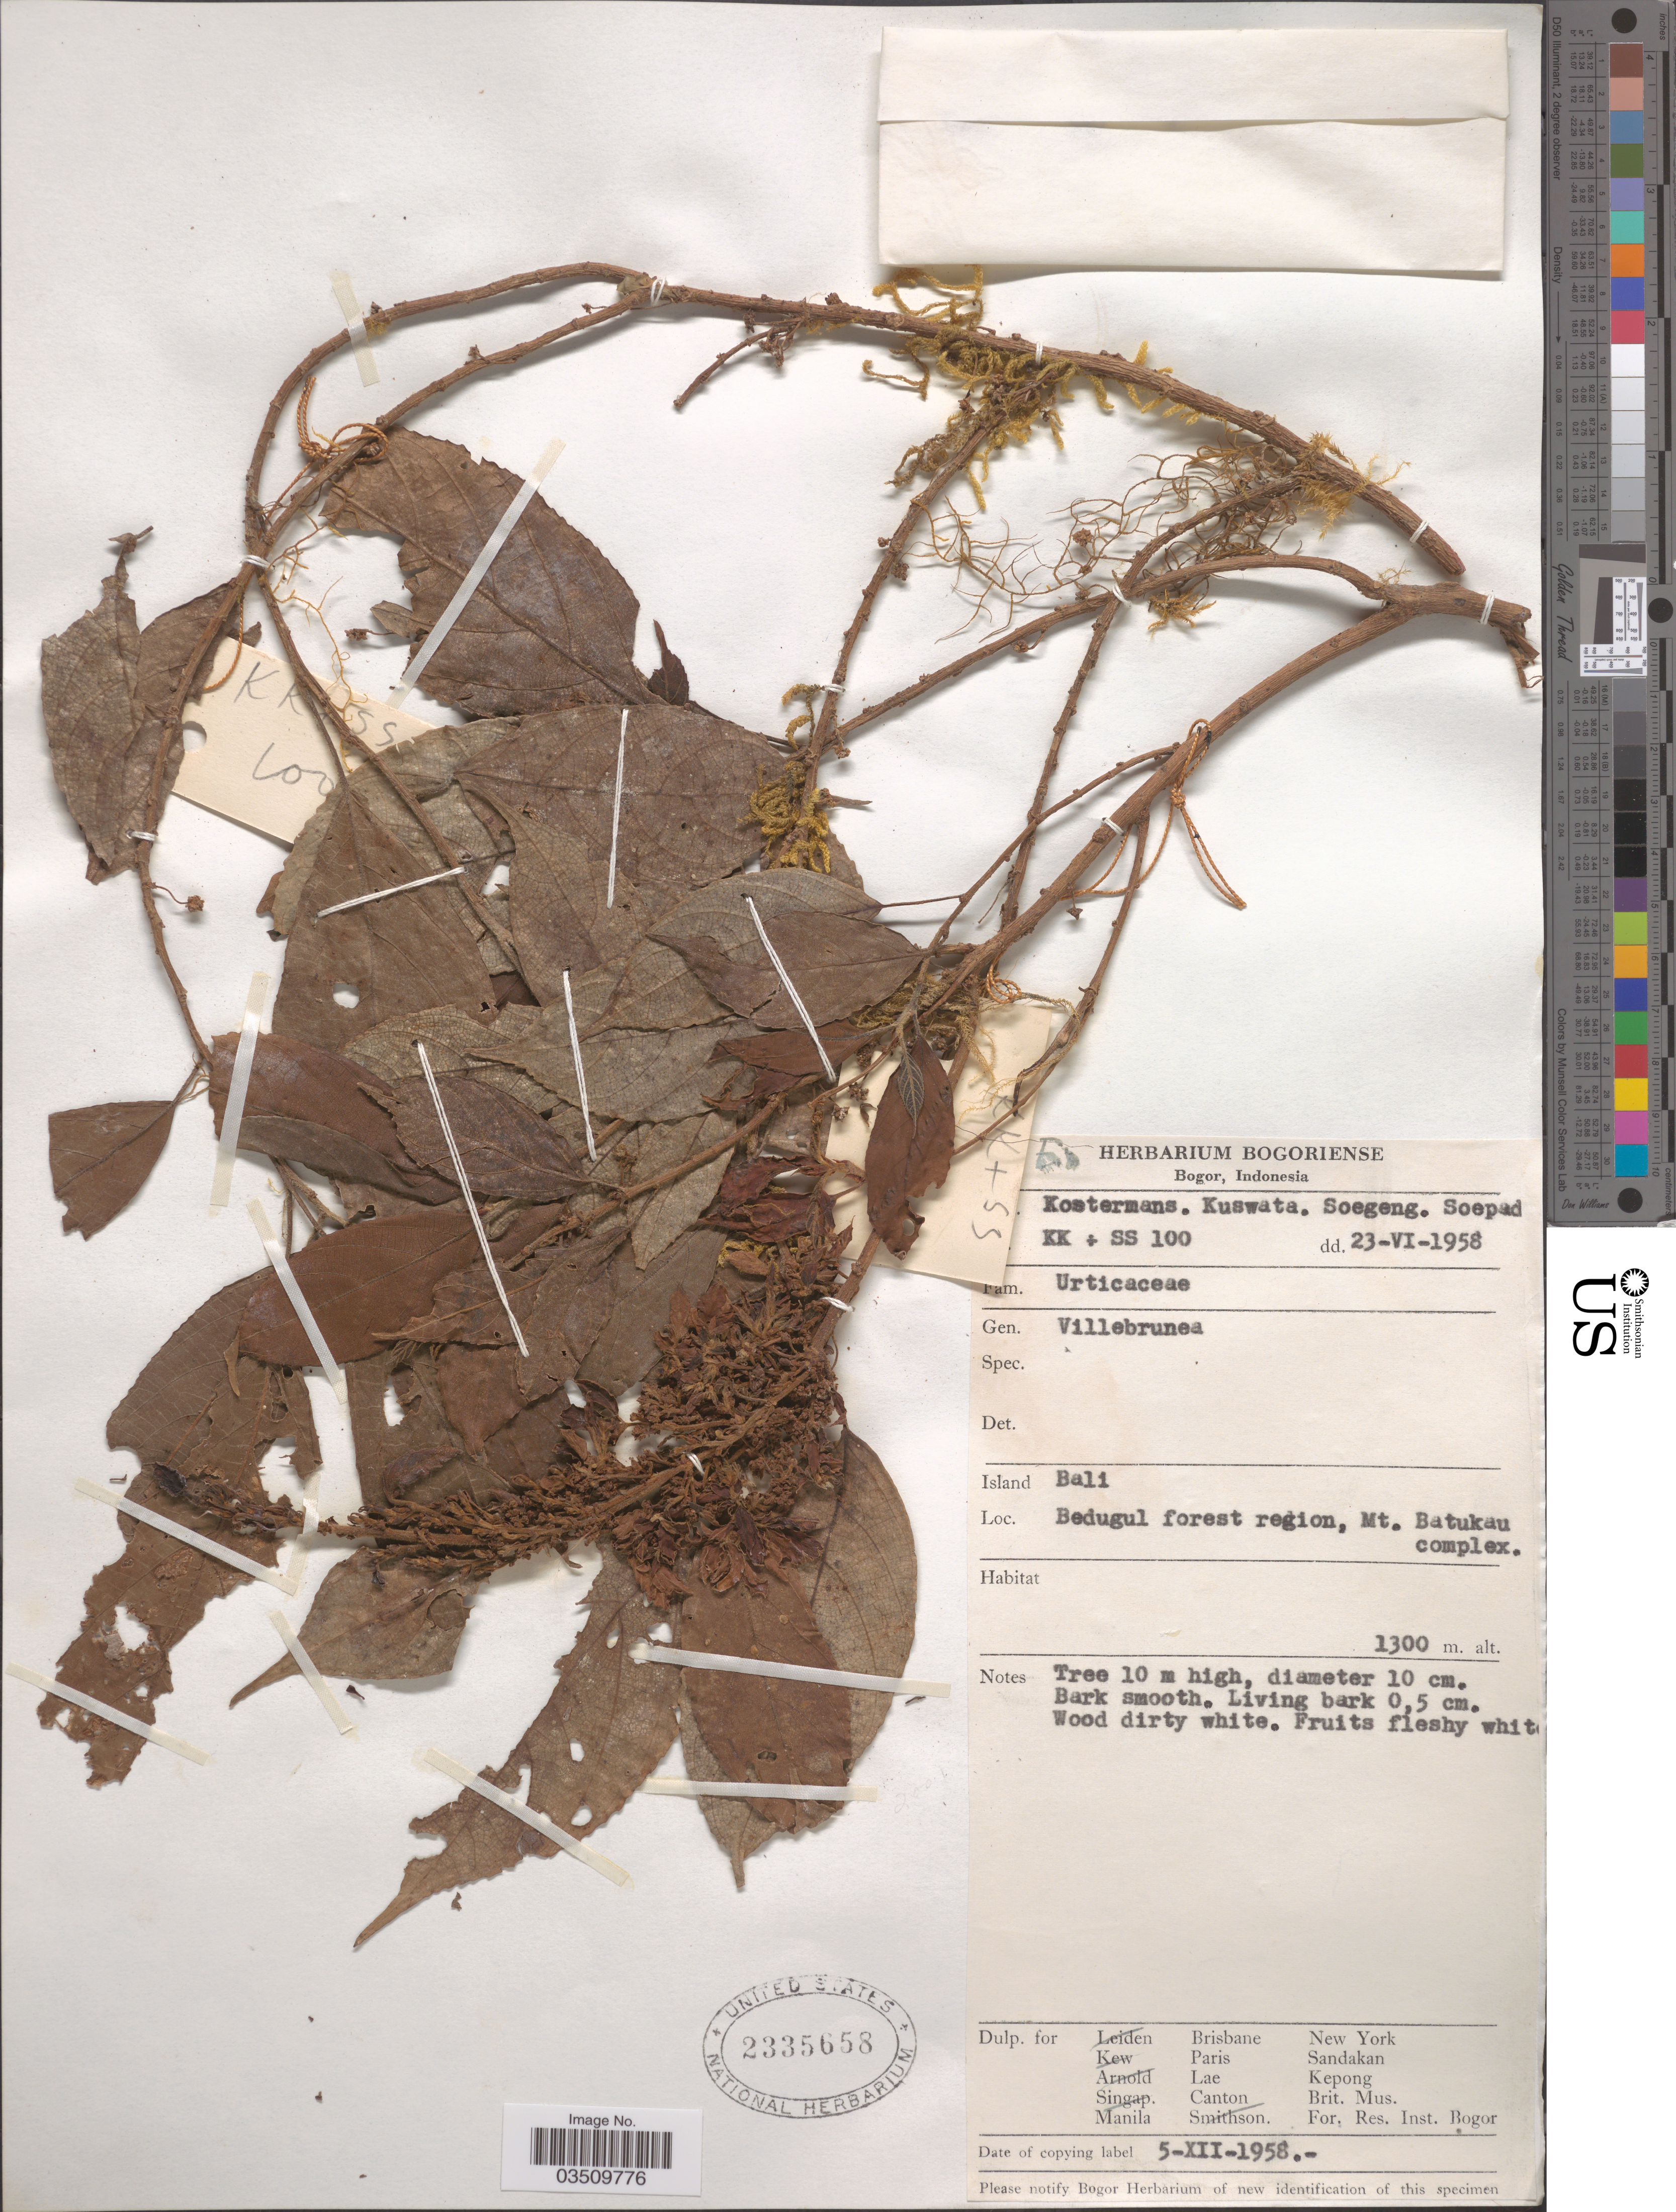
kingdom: Plantae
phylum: Tracheophyta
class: Magnoliopsida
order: Rosales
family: Urticaceae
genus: Oreocnide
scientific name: Oreocnide sp.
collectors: Kostermans, -. Kuswata, -. Soegeng & -. Soepadmo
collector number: KK+SS100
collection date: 1958-06-23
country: Indonesia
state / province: Nusa Tenggara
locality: Island Bali. Bedugul forest region, Mt. Batukau complex.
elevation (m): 1300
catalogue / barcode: US 2335658